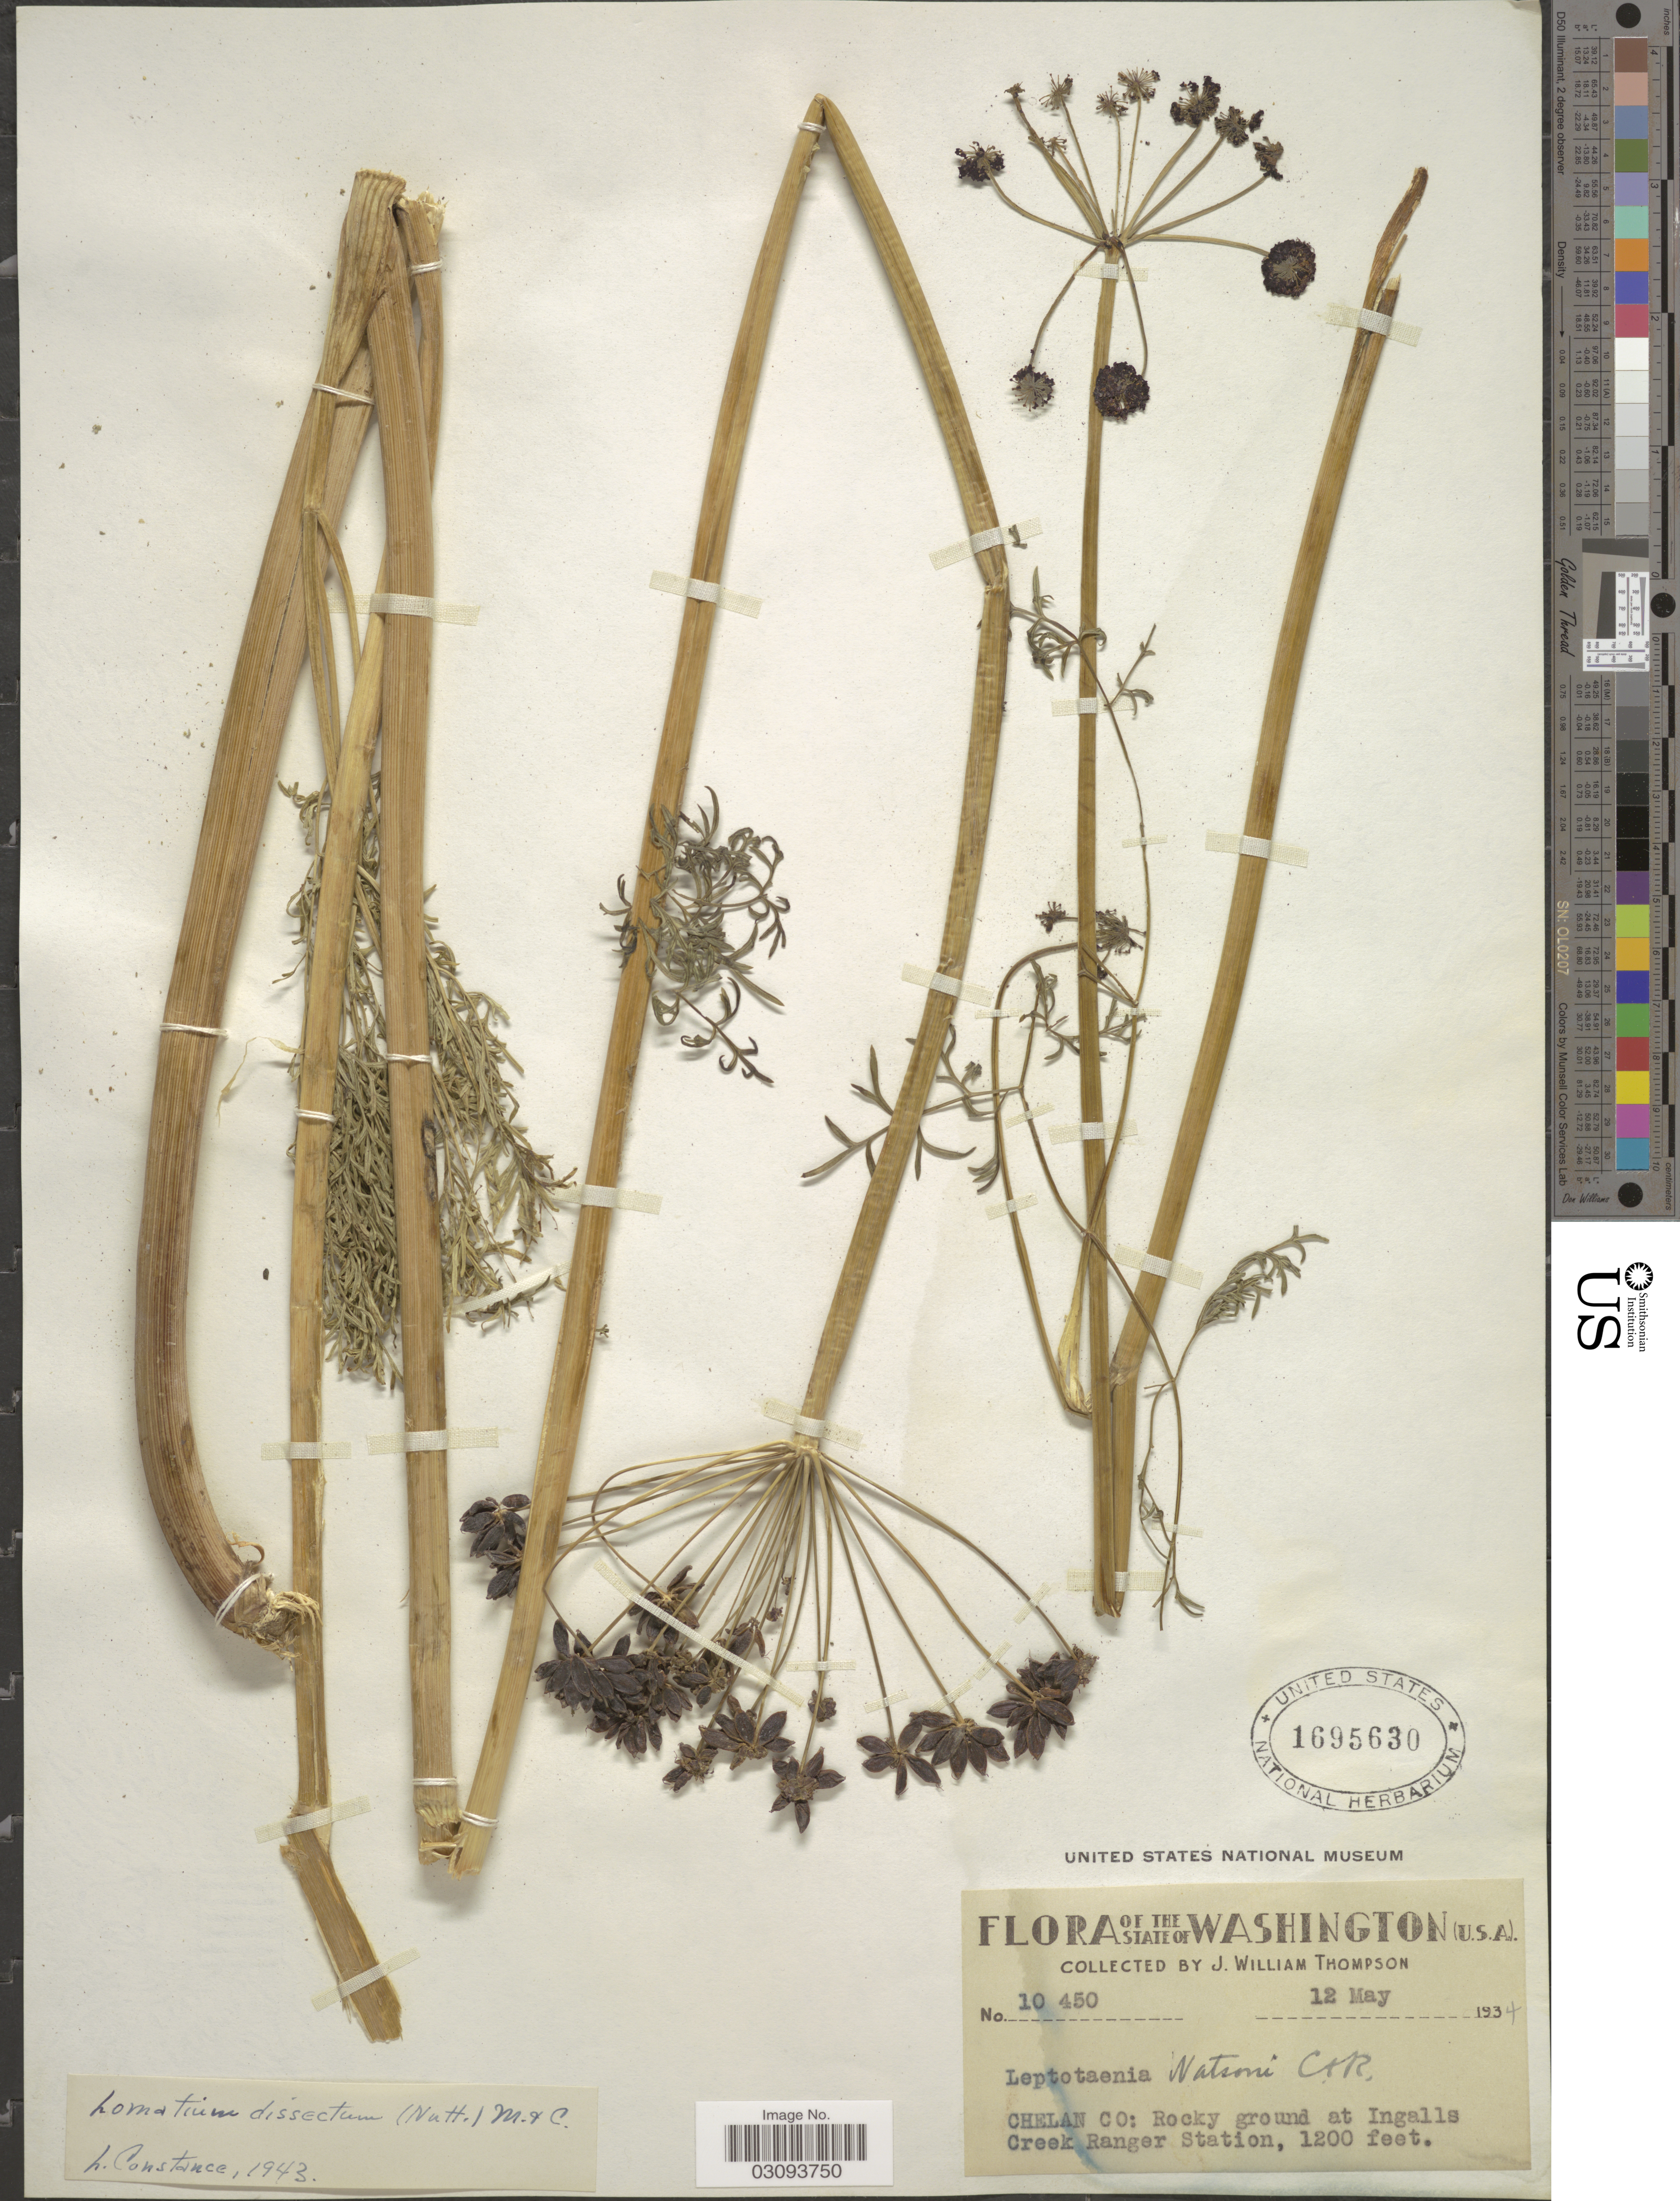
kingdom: Plantae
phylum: Tracheophyta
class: Magnoliopsida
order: Apiales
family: Apiaceae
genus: Lomatium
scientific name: Lomatium dissectum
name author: (Nutt.) Mathias & Constance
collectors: J. W. Thompson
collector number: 10450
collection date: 1934-05-12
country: United States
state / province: Washington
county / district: Chelan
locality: Chelan Co: Rocky ground at Ingalis Creek Ranger Station.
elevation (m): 366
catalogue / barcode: US 1695630